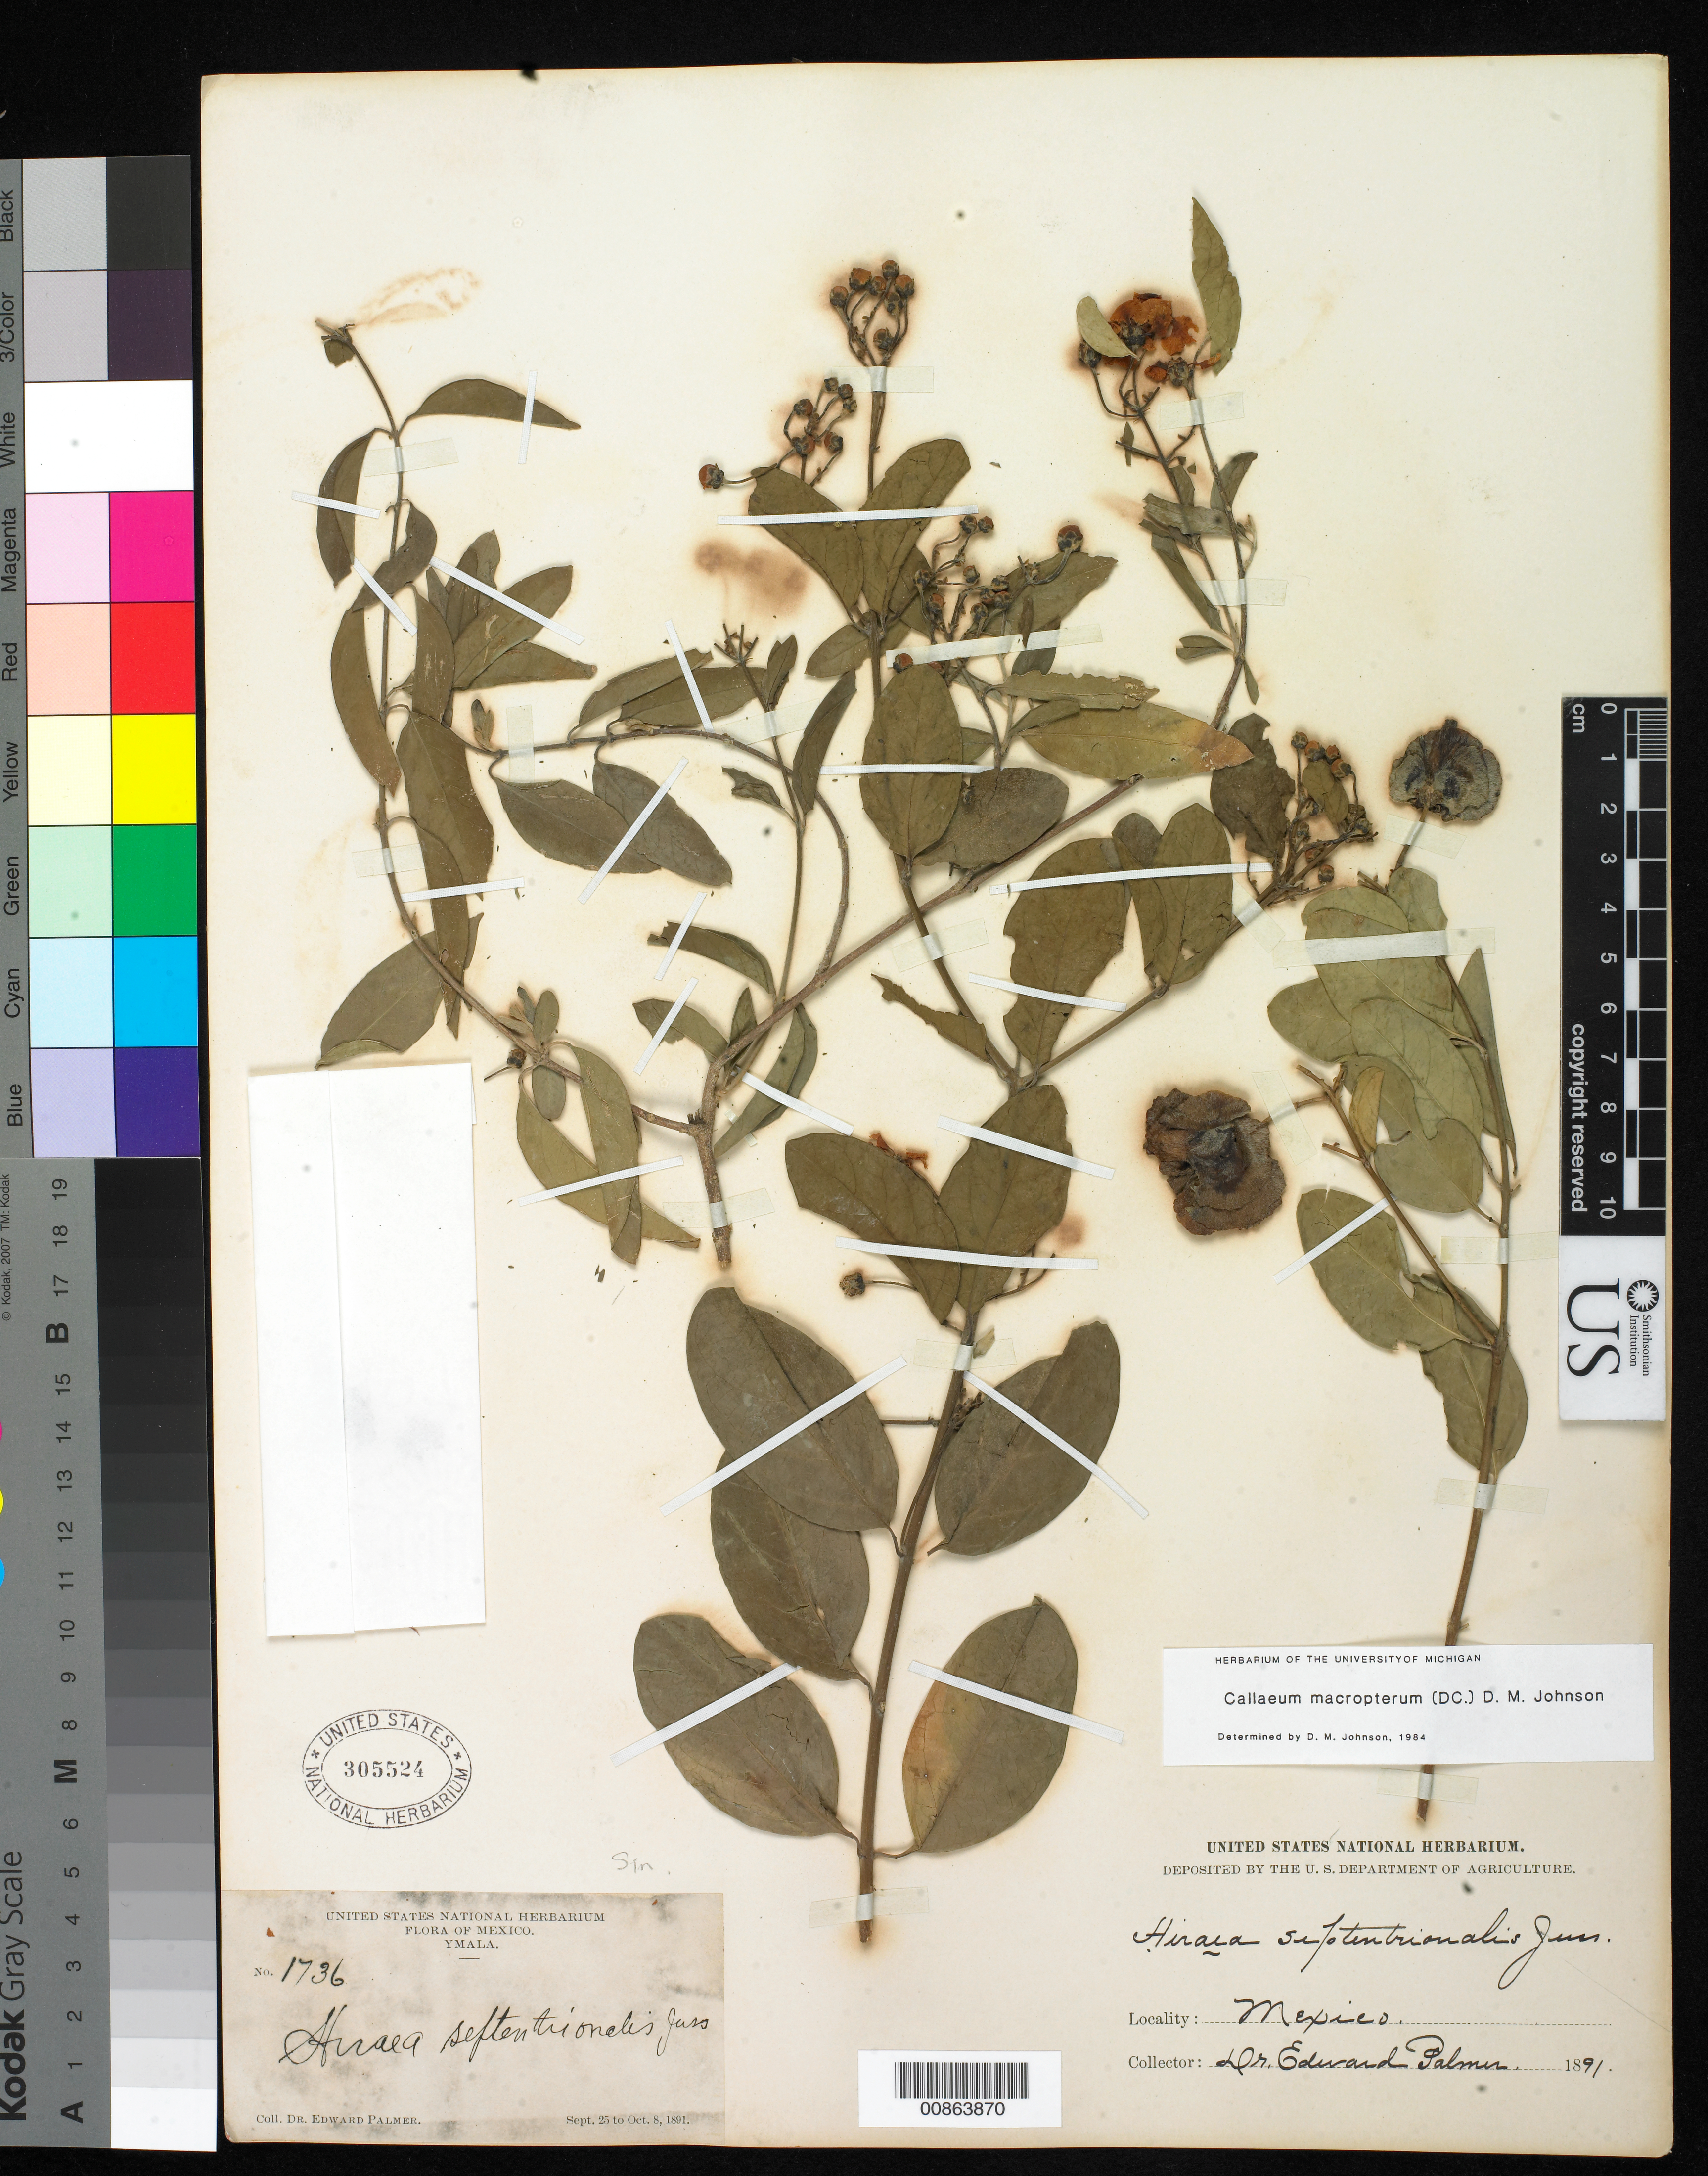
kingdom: Plantae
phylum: Tracheophyta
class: Magnoliopsida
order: Malpighiales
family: Malpighiaceae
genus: Callaeum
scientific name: Callaeum macropterum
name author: (Moc. & Sessé ex DC.) D.M. Johnson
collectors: E. Palmer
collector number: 1736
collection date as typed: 25 Sep 1891 to 08 Oct 1891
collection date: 1891-09-25/1891-10-08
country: Mexico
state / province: Sinaloa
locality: Ymala, Sinaloa.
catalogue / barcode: US 305524